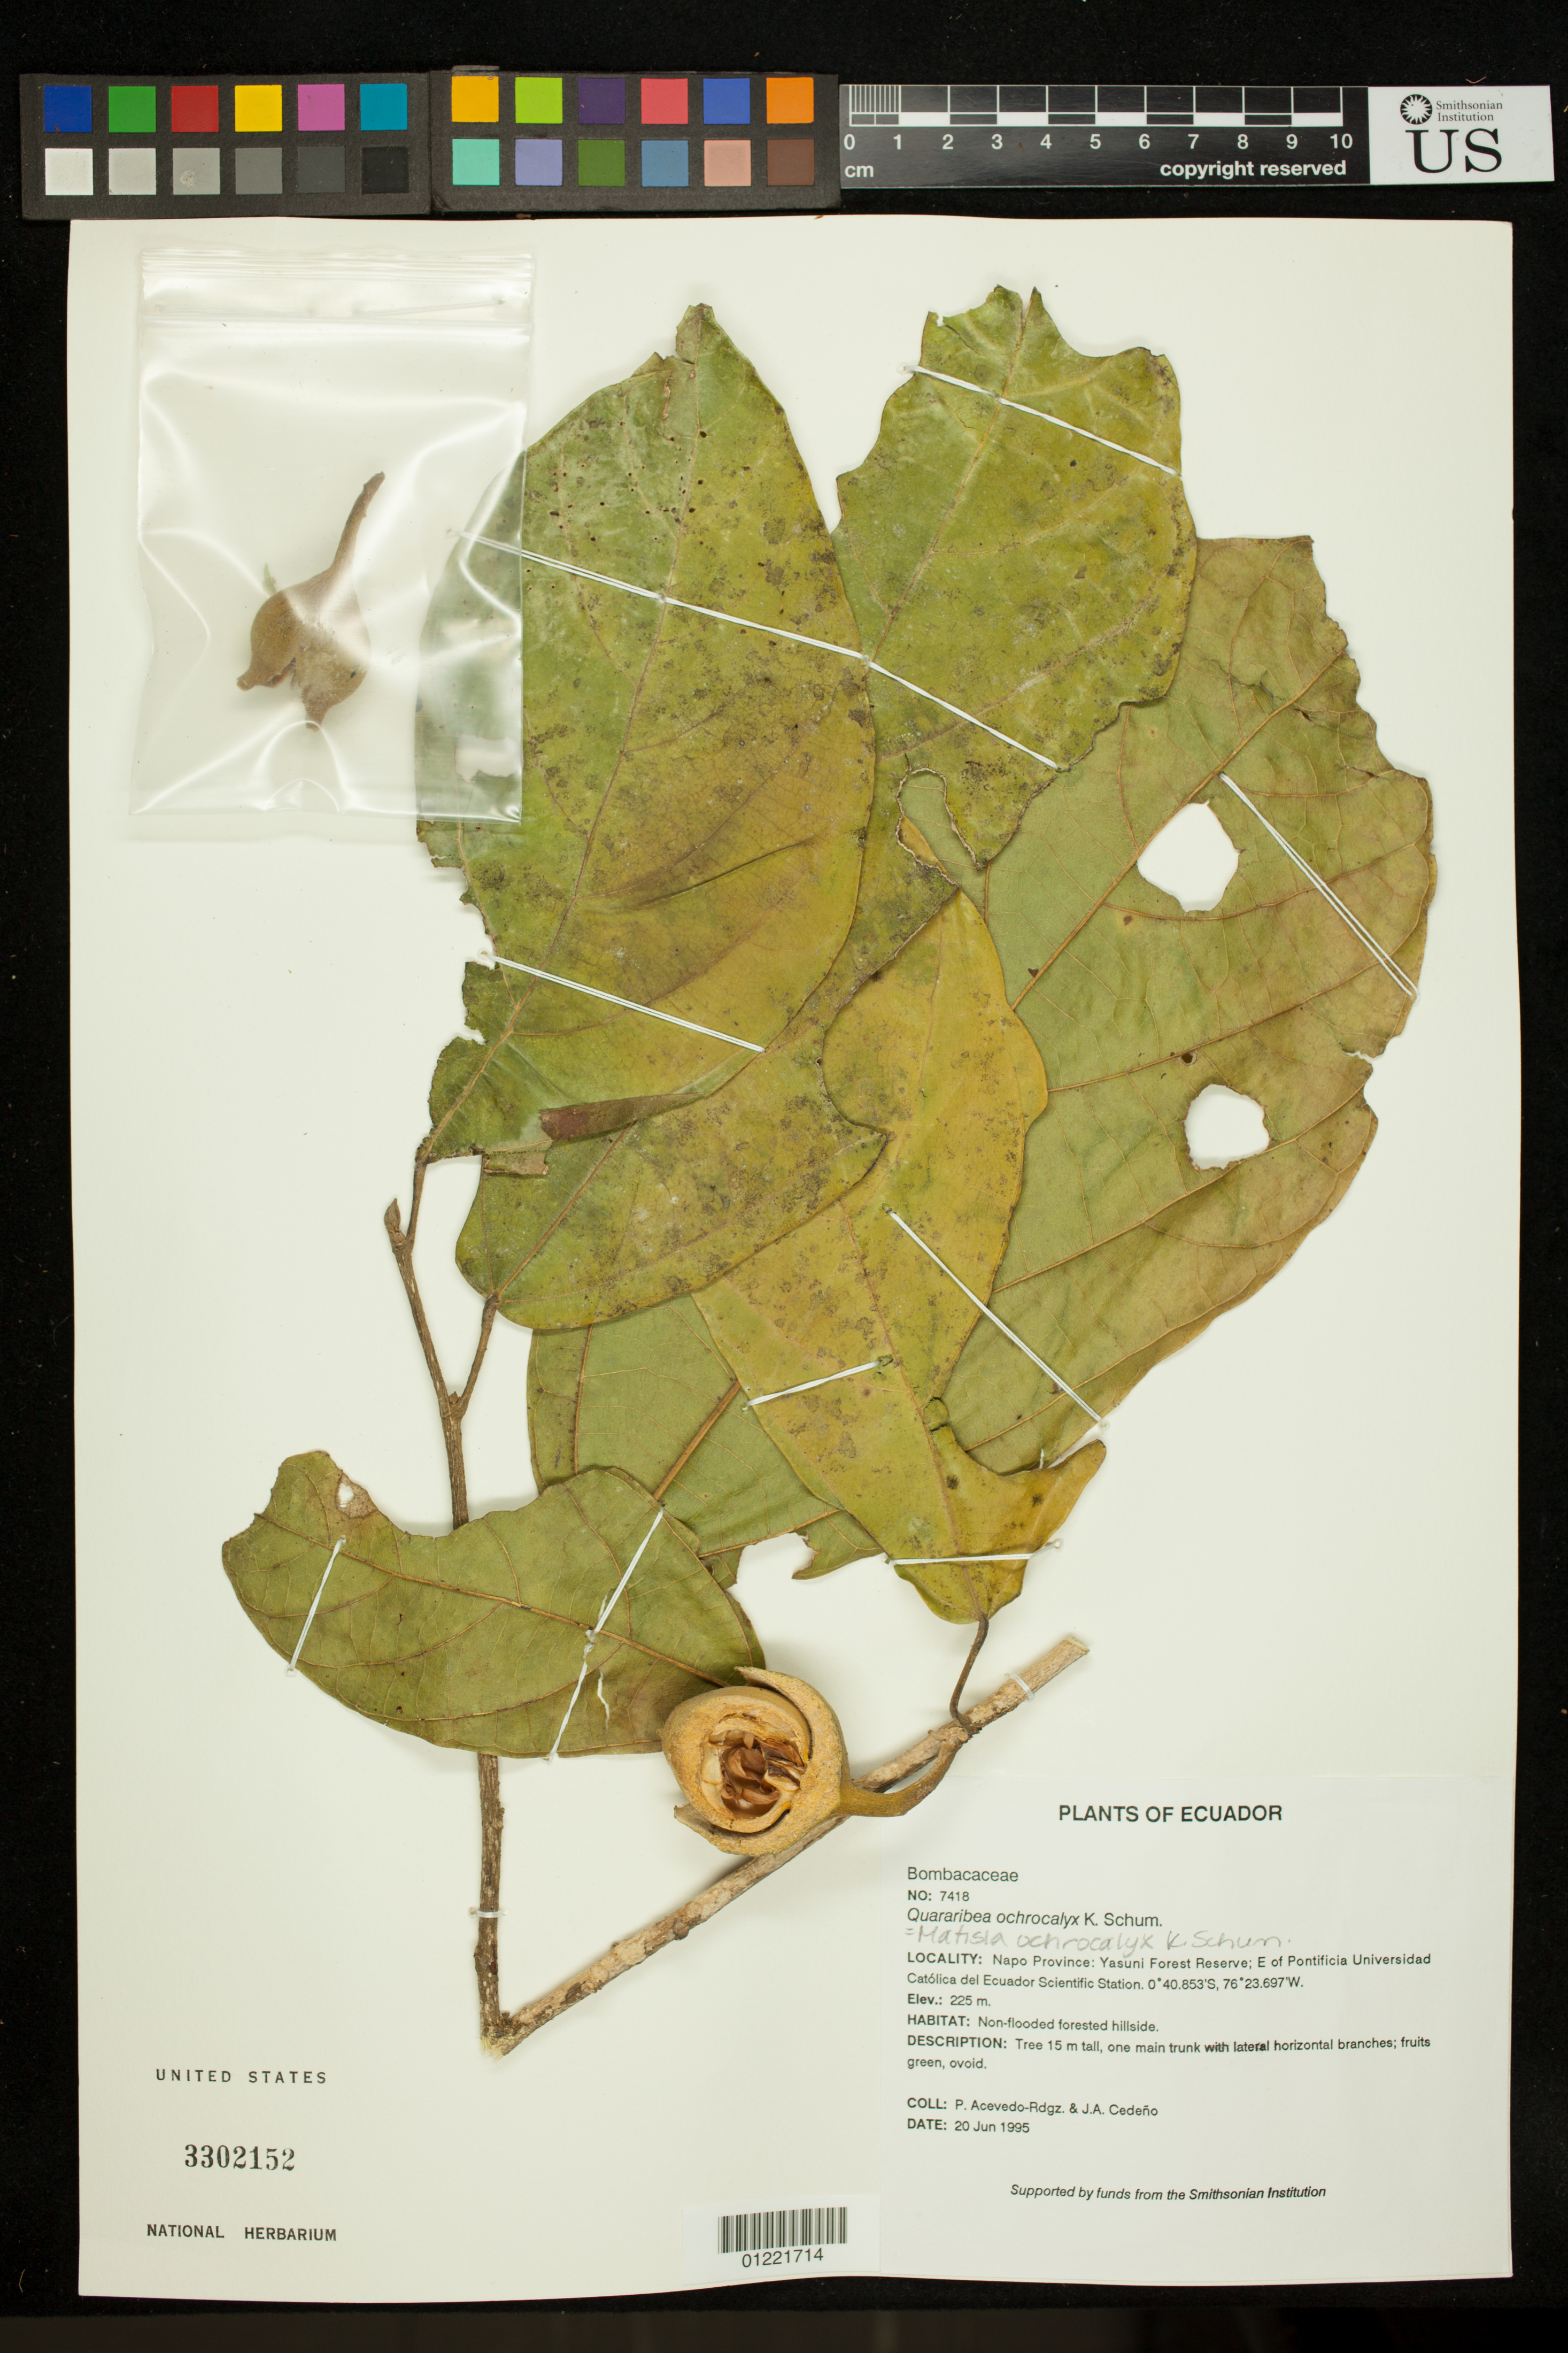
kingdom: Plantae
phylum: Tracheophyta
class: Magnoliopsida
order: Malvales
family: Malvaceae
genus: Matisia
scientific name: Matisia ochrocalyx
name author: K. Schum.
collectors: P. Acevedo-Rodr. & J. A. Cedeño M.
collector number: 7418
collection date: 1995-06-20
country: Ecuador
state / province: Orellana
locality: Napo Province. Yasuni Forest Reserve; E of Pontificia Universidad Catolica del Ecuador Scientific Station.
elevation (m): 225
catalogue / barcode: US 3302152